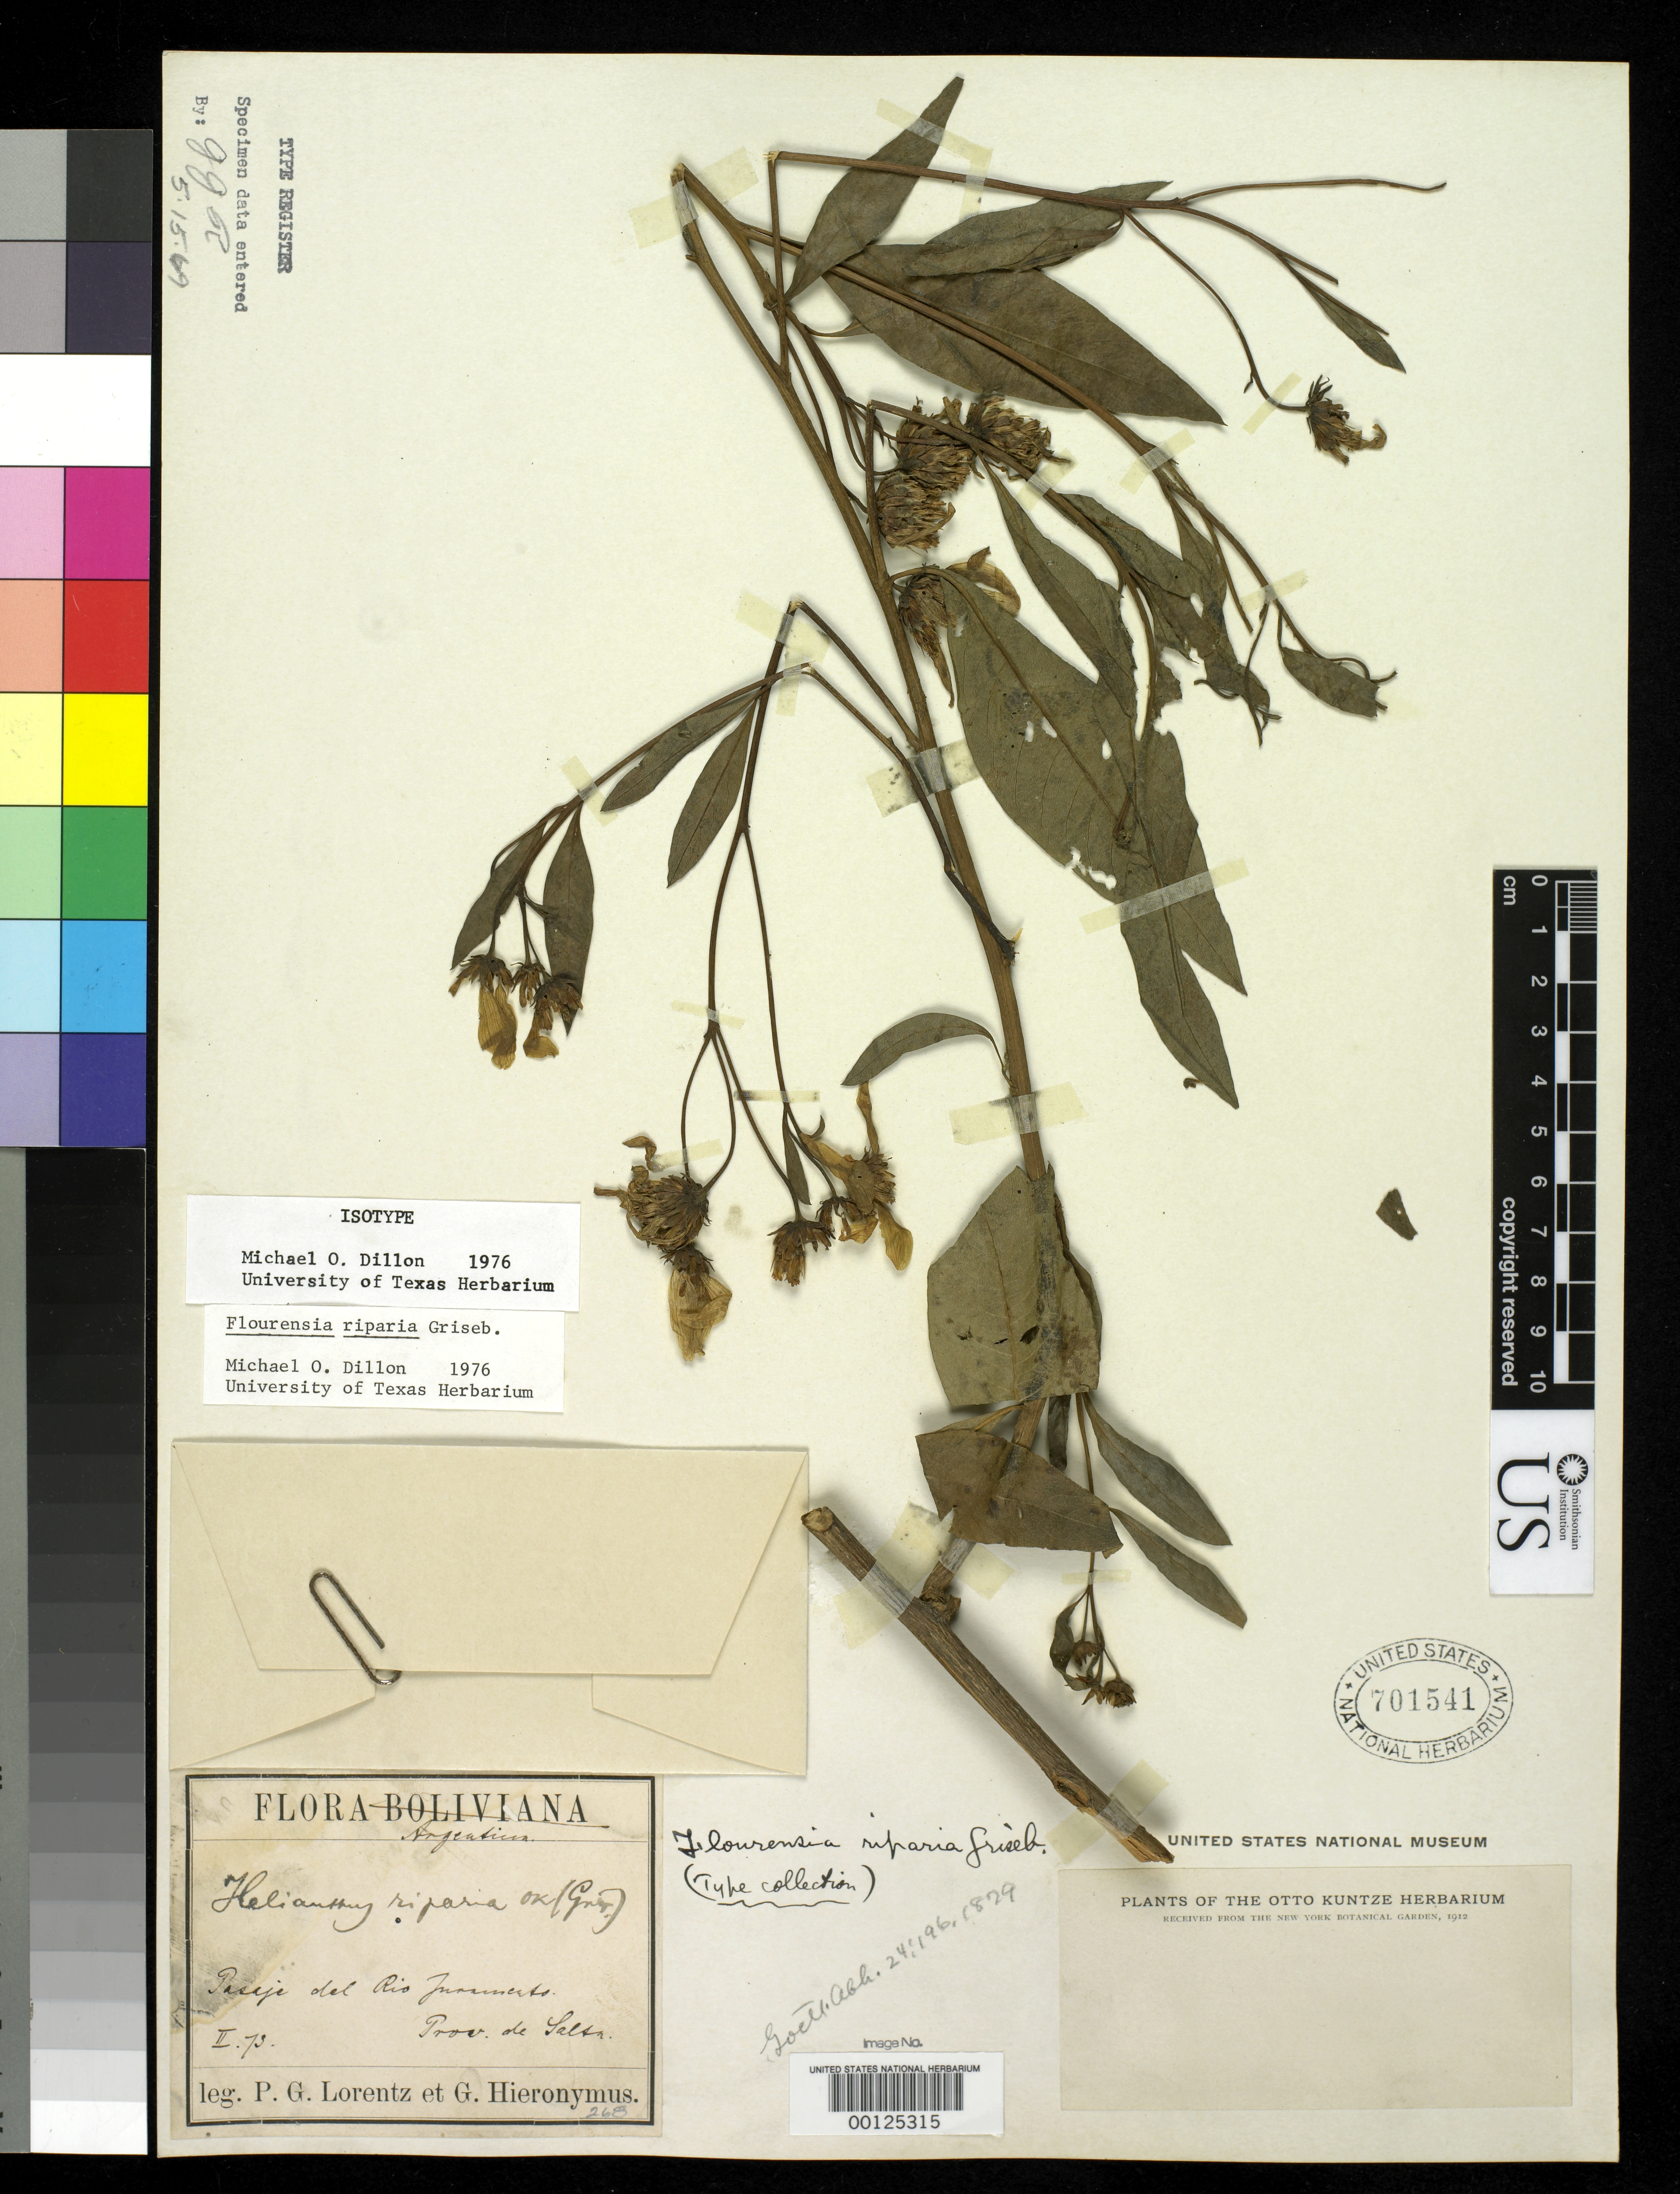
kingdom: Plantae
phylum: Tracheophyta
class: Magnoliopsida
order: Asterales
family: Asteraceae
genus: Flourensia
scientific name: Flourensia riparia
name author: Griseb.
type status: Type Collection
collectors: P. G. Lorentz & G. H. Hieronymus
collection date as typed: Feb 1873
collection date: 1873-02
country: Argentina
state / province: Salta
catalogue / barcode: US 701541